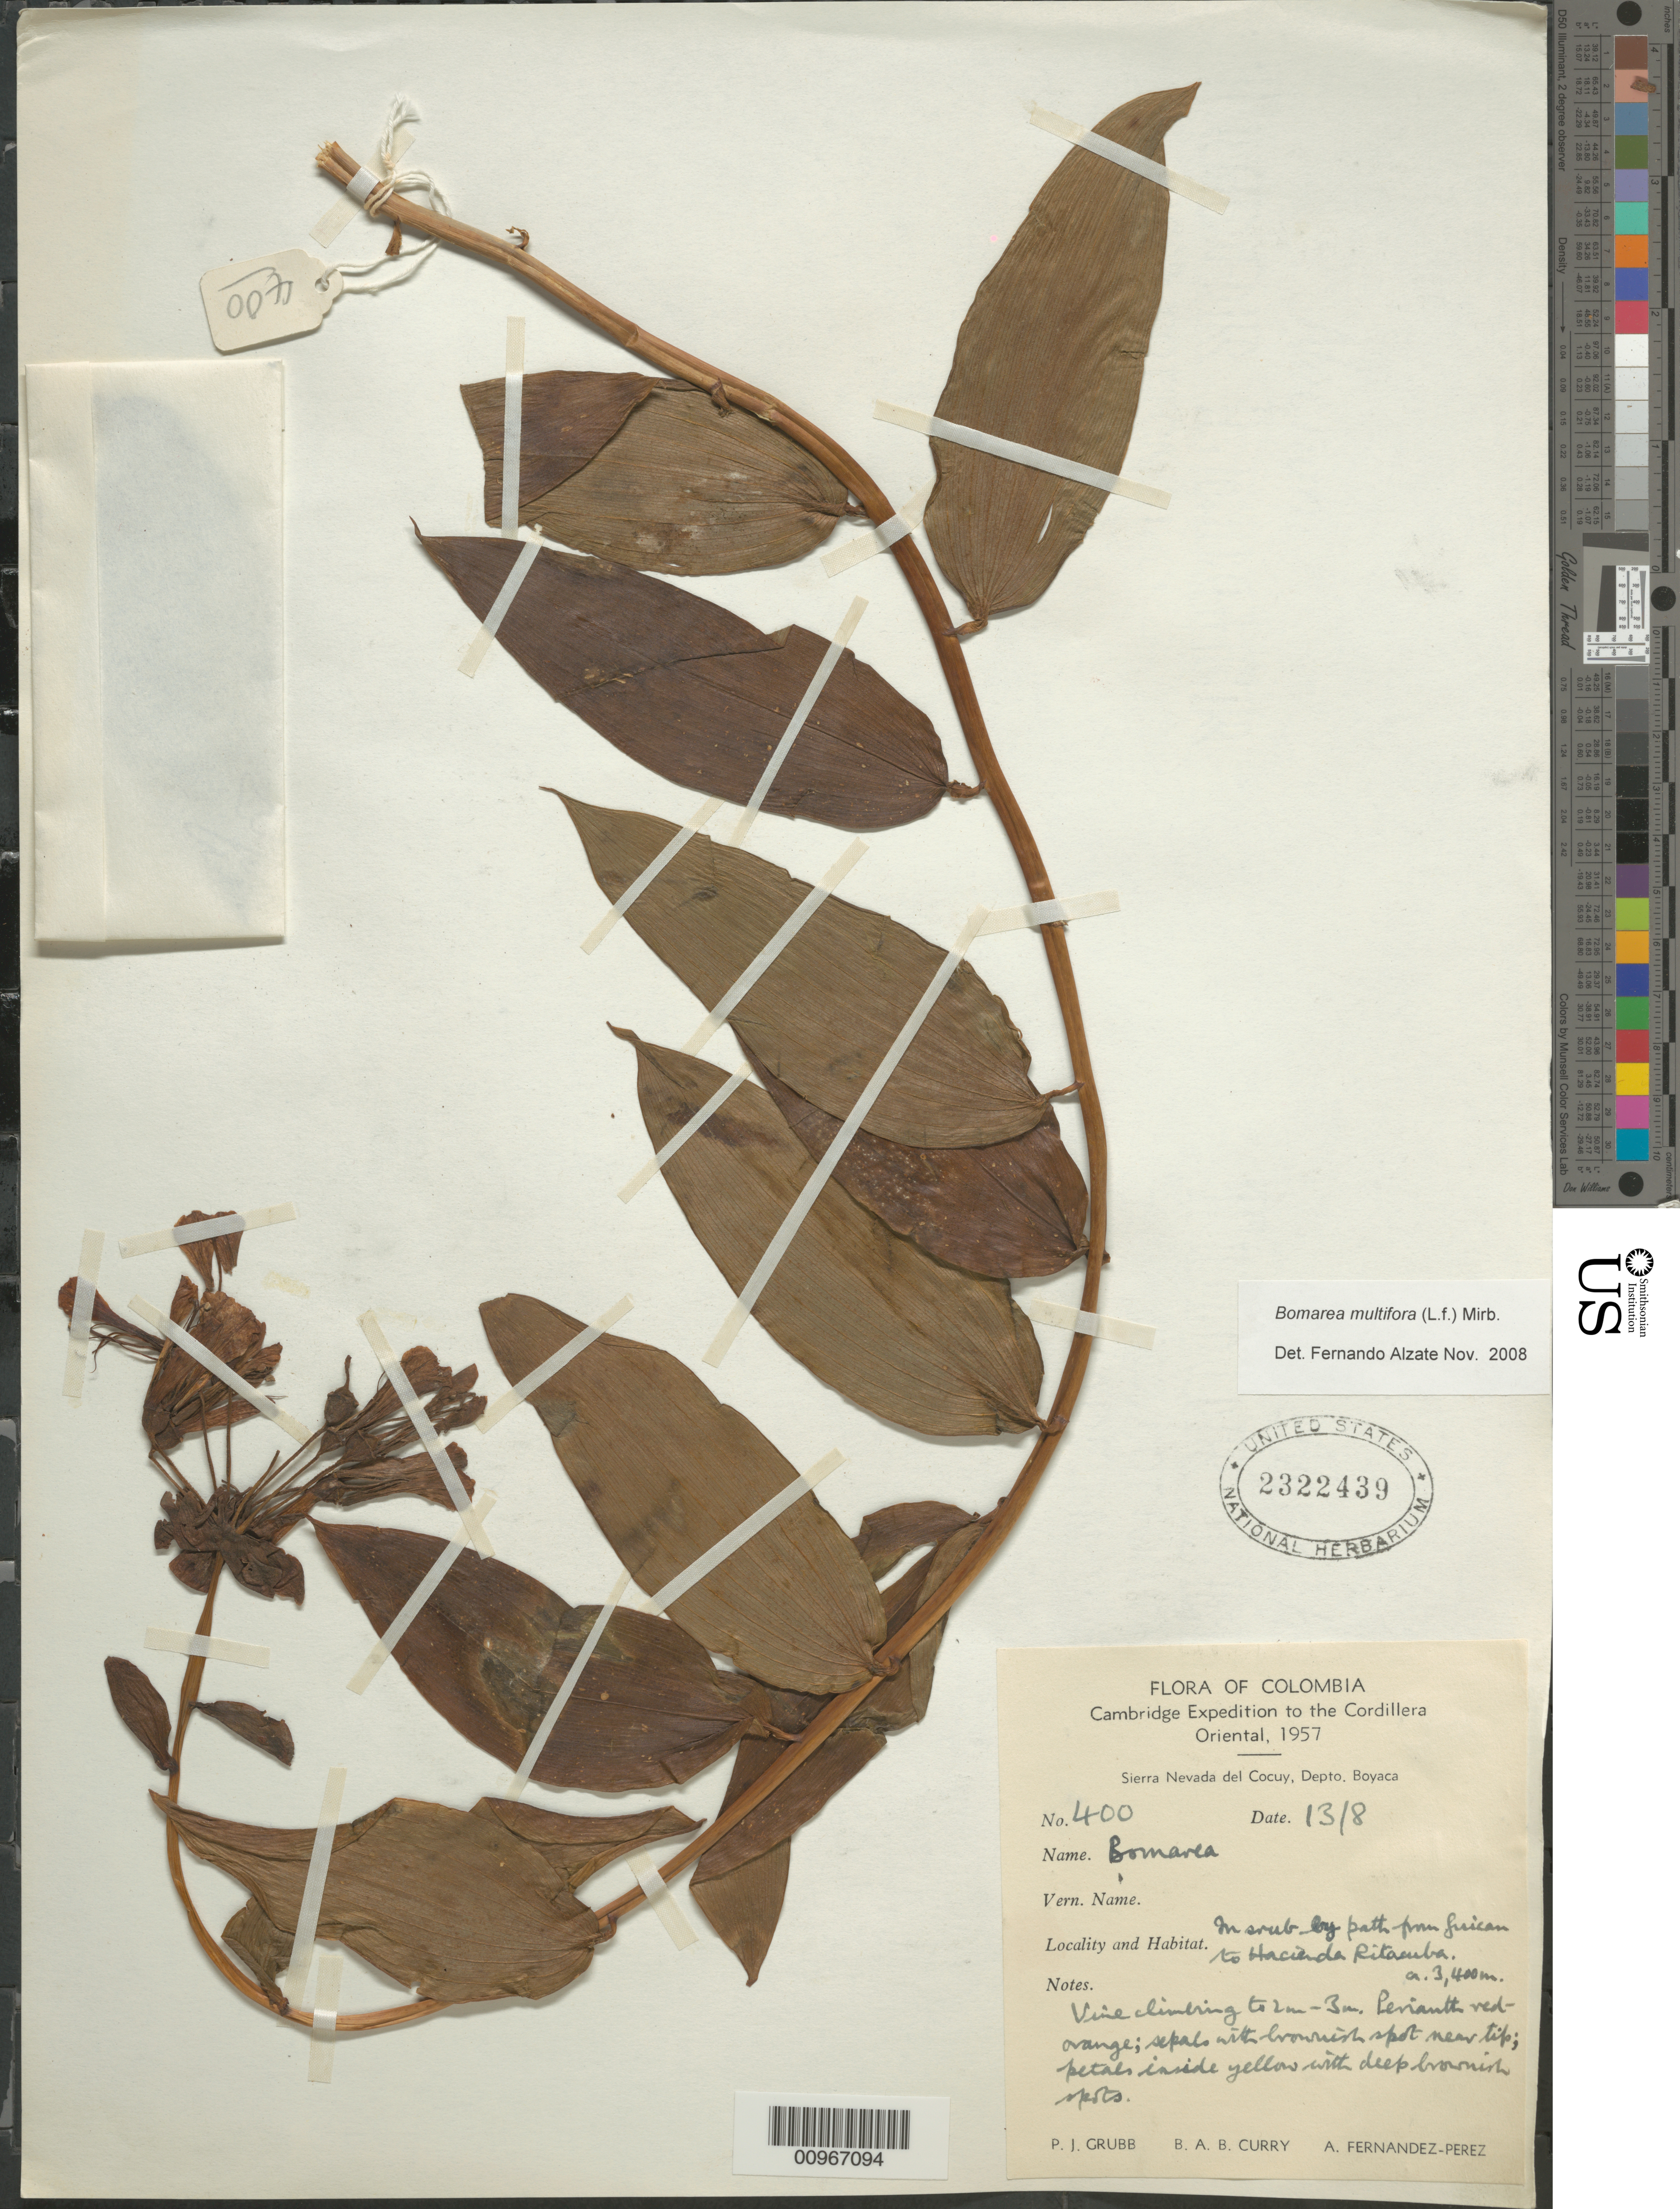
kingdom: Plantae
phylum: Tracheophyta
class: Liliopsida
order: Liliales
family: Alstroemeriaceae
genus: Bomarea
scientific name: Bomarea multiflora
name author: (L. f.) Mirb.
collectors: P. J. Grubb, B. Curry & A. Fernández-Pérez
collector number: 400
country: Colombia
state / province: Boyacá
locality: Serra Nevada del Cocuy, Hacienda Ritacuba.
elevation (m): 3400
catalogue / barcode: US 2322439